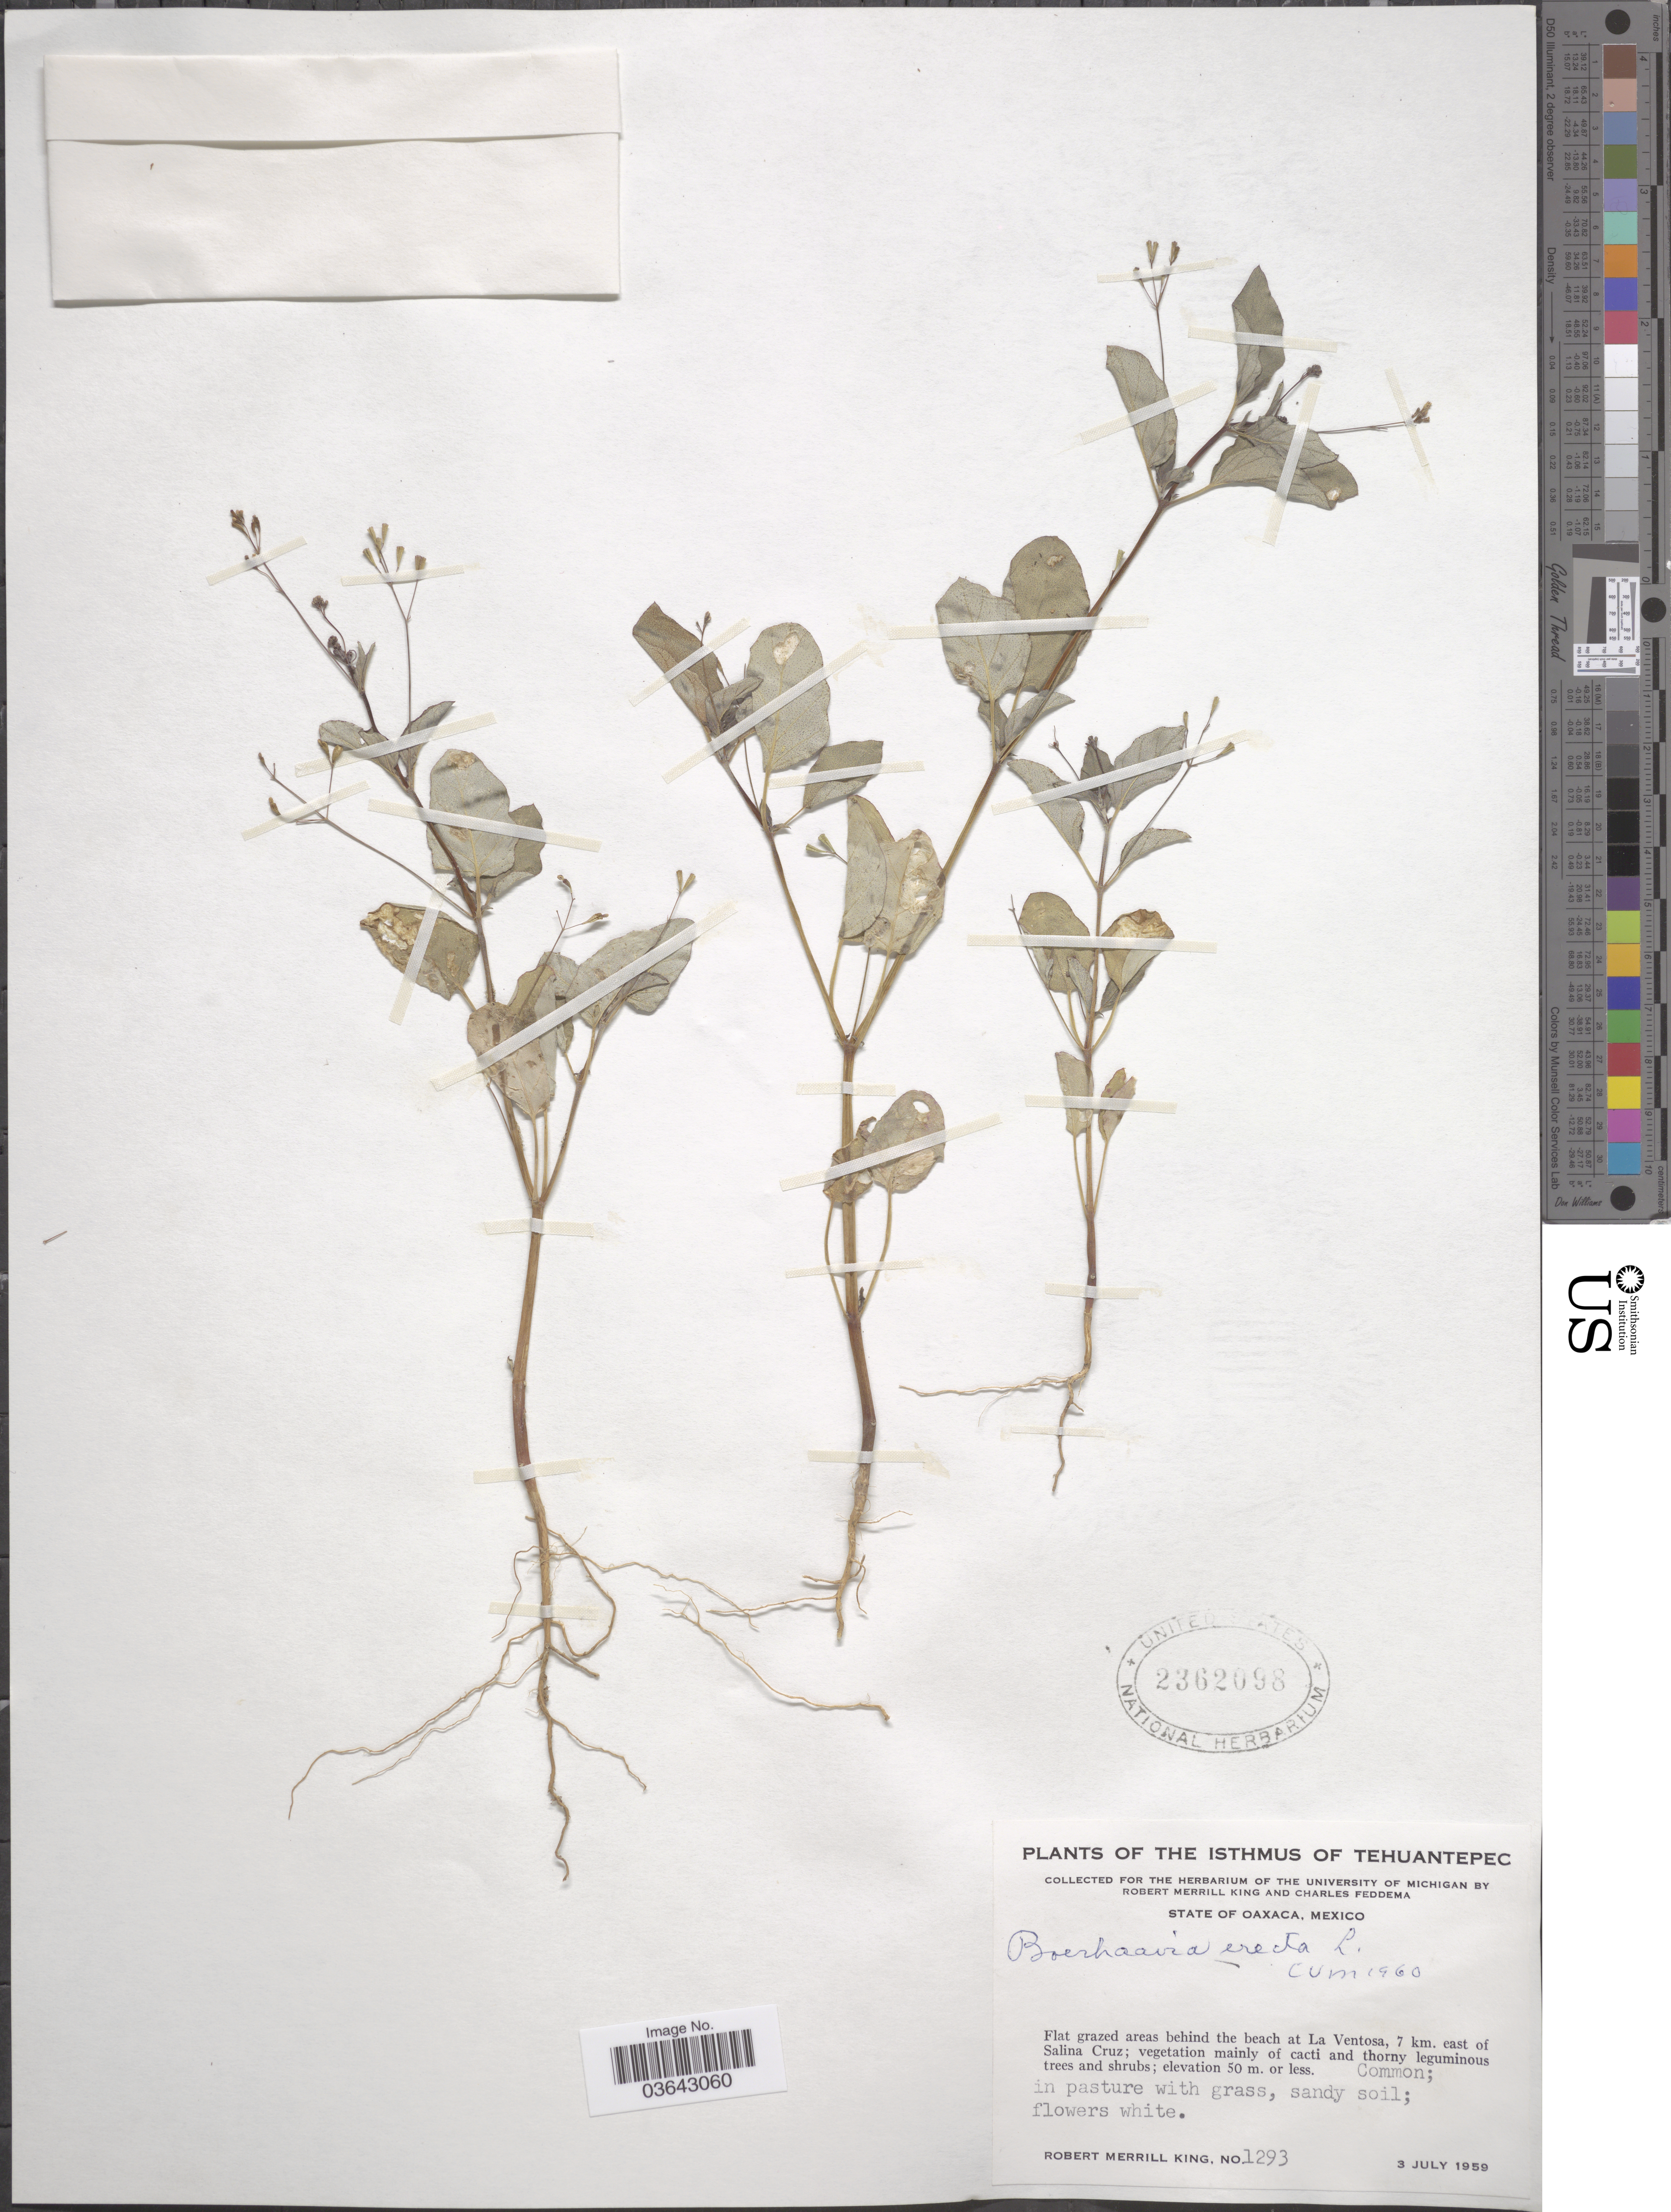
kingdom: Plantae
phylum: Tracheophyta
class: Magnoliopsida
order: Caryophyllales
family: Nyctaginaceae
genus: Boerhavia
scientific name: Boerhavia erecta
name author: L.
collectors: R. M. King & C. Feddema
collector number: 1293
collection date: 1959-07-03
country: Mexico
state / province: Oaxaca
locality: The Isthmus of Tehuantepec. Flat grazed areas behind the beach at La Ventosa, 7 km. east of Salina Cruz.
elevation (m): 50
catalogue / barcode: US 2362098